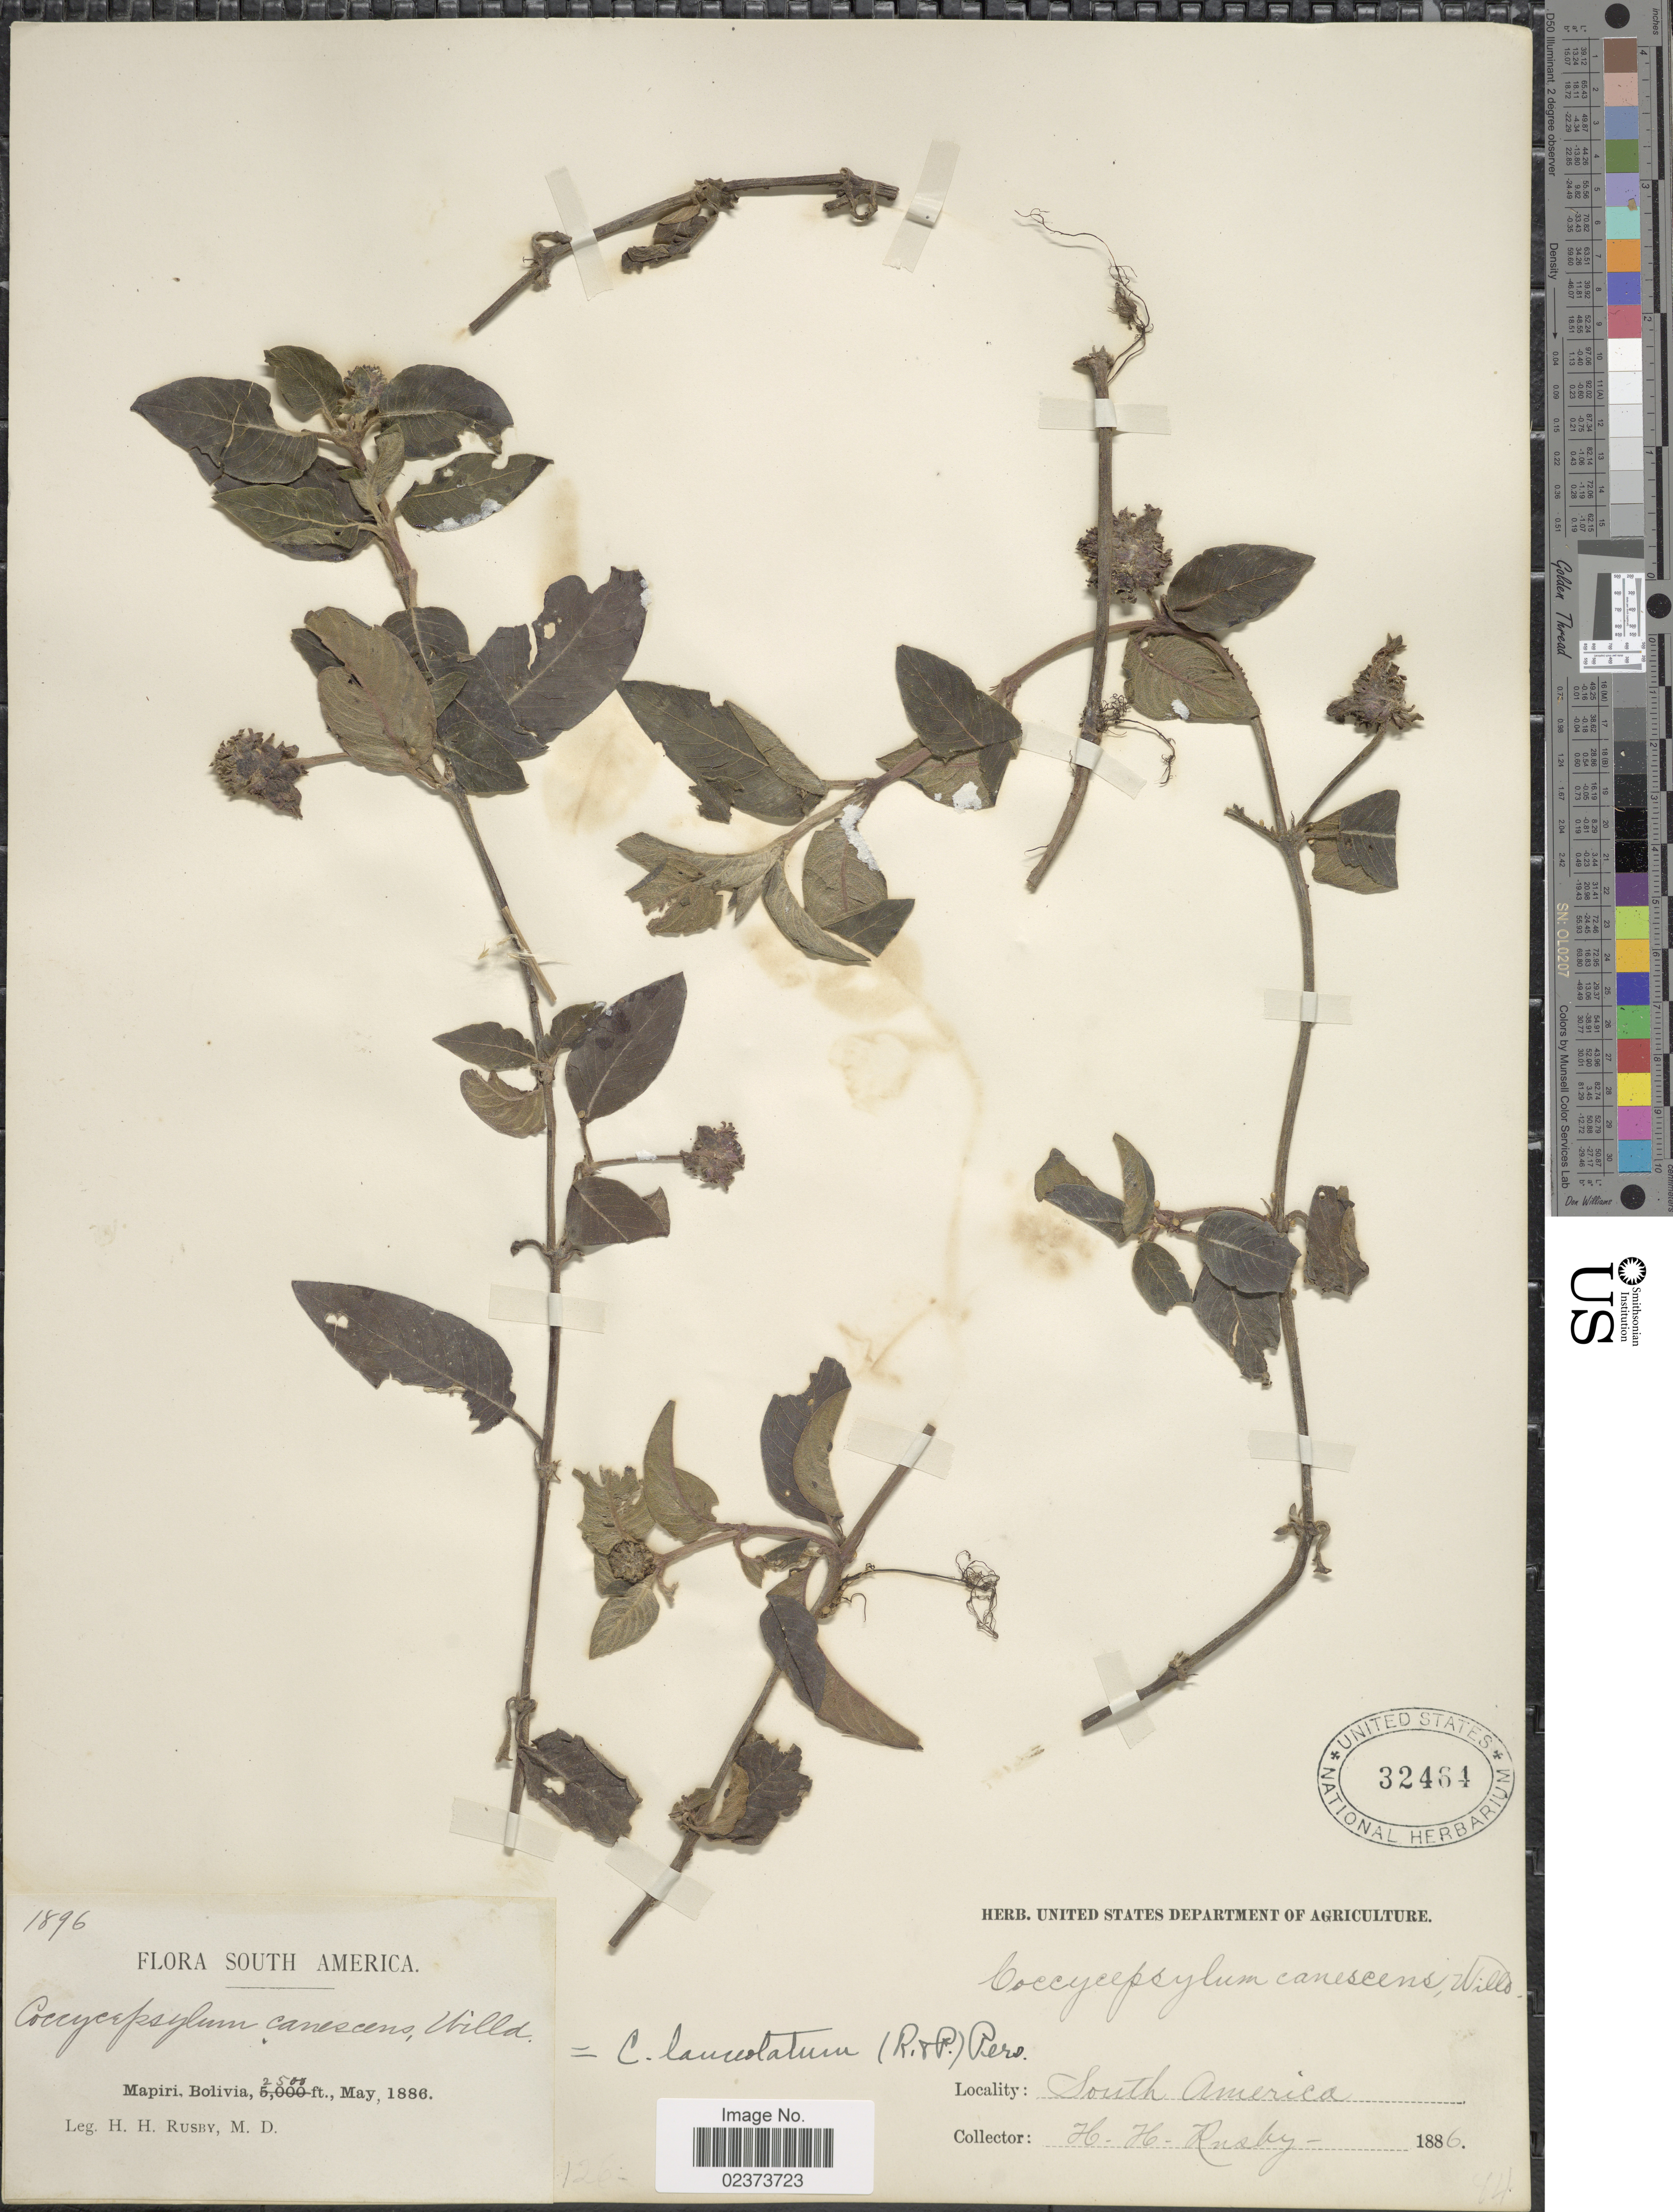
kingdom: Plantae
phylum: Tracheophyta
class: Magnoliopsida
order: Gentianales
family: Rubiaceae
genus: Coccocypselum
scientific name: Coccocypselum lanceolatum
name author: (Ruiz & Pav.) Pers.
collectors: H. H. Rusby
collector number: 1895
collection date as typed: May, 1886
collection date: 1886-05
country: Bolivia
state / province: La Páz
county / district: Larecaja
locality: Mapiri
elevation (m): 762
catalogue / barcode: US 32464